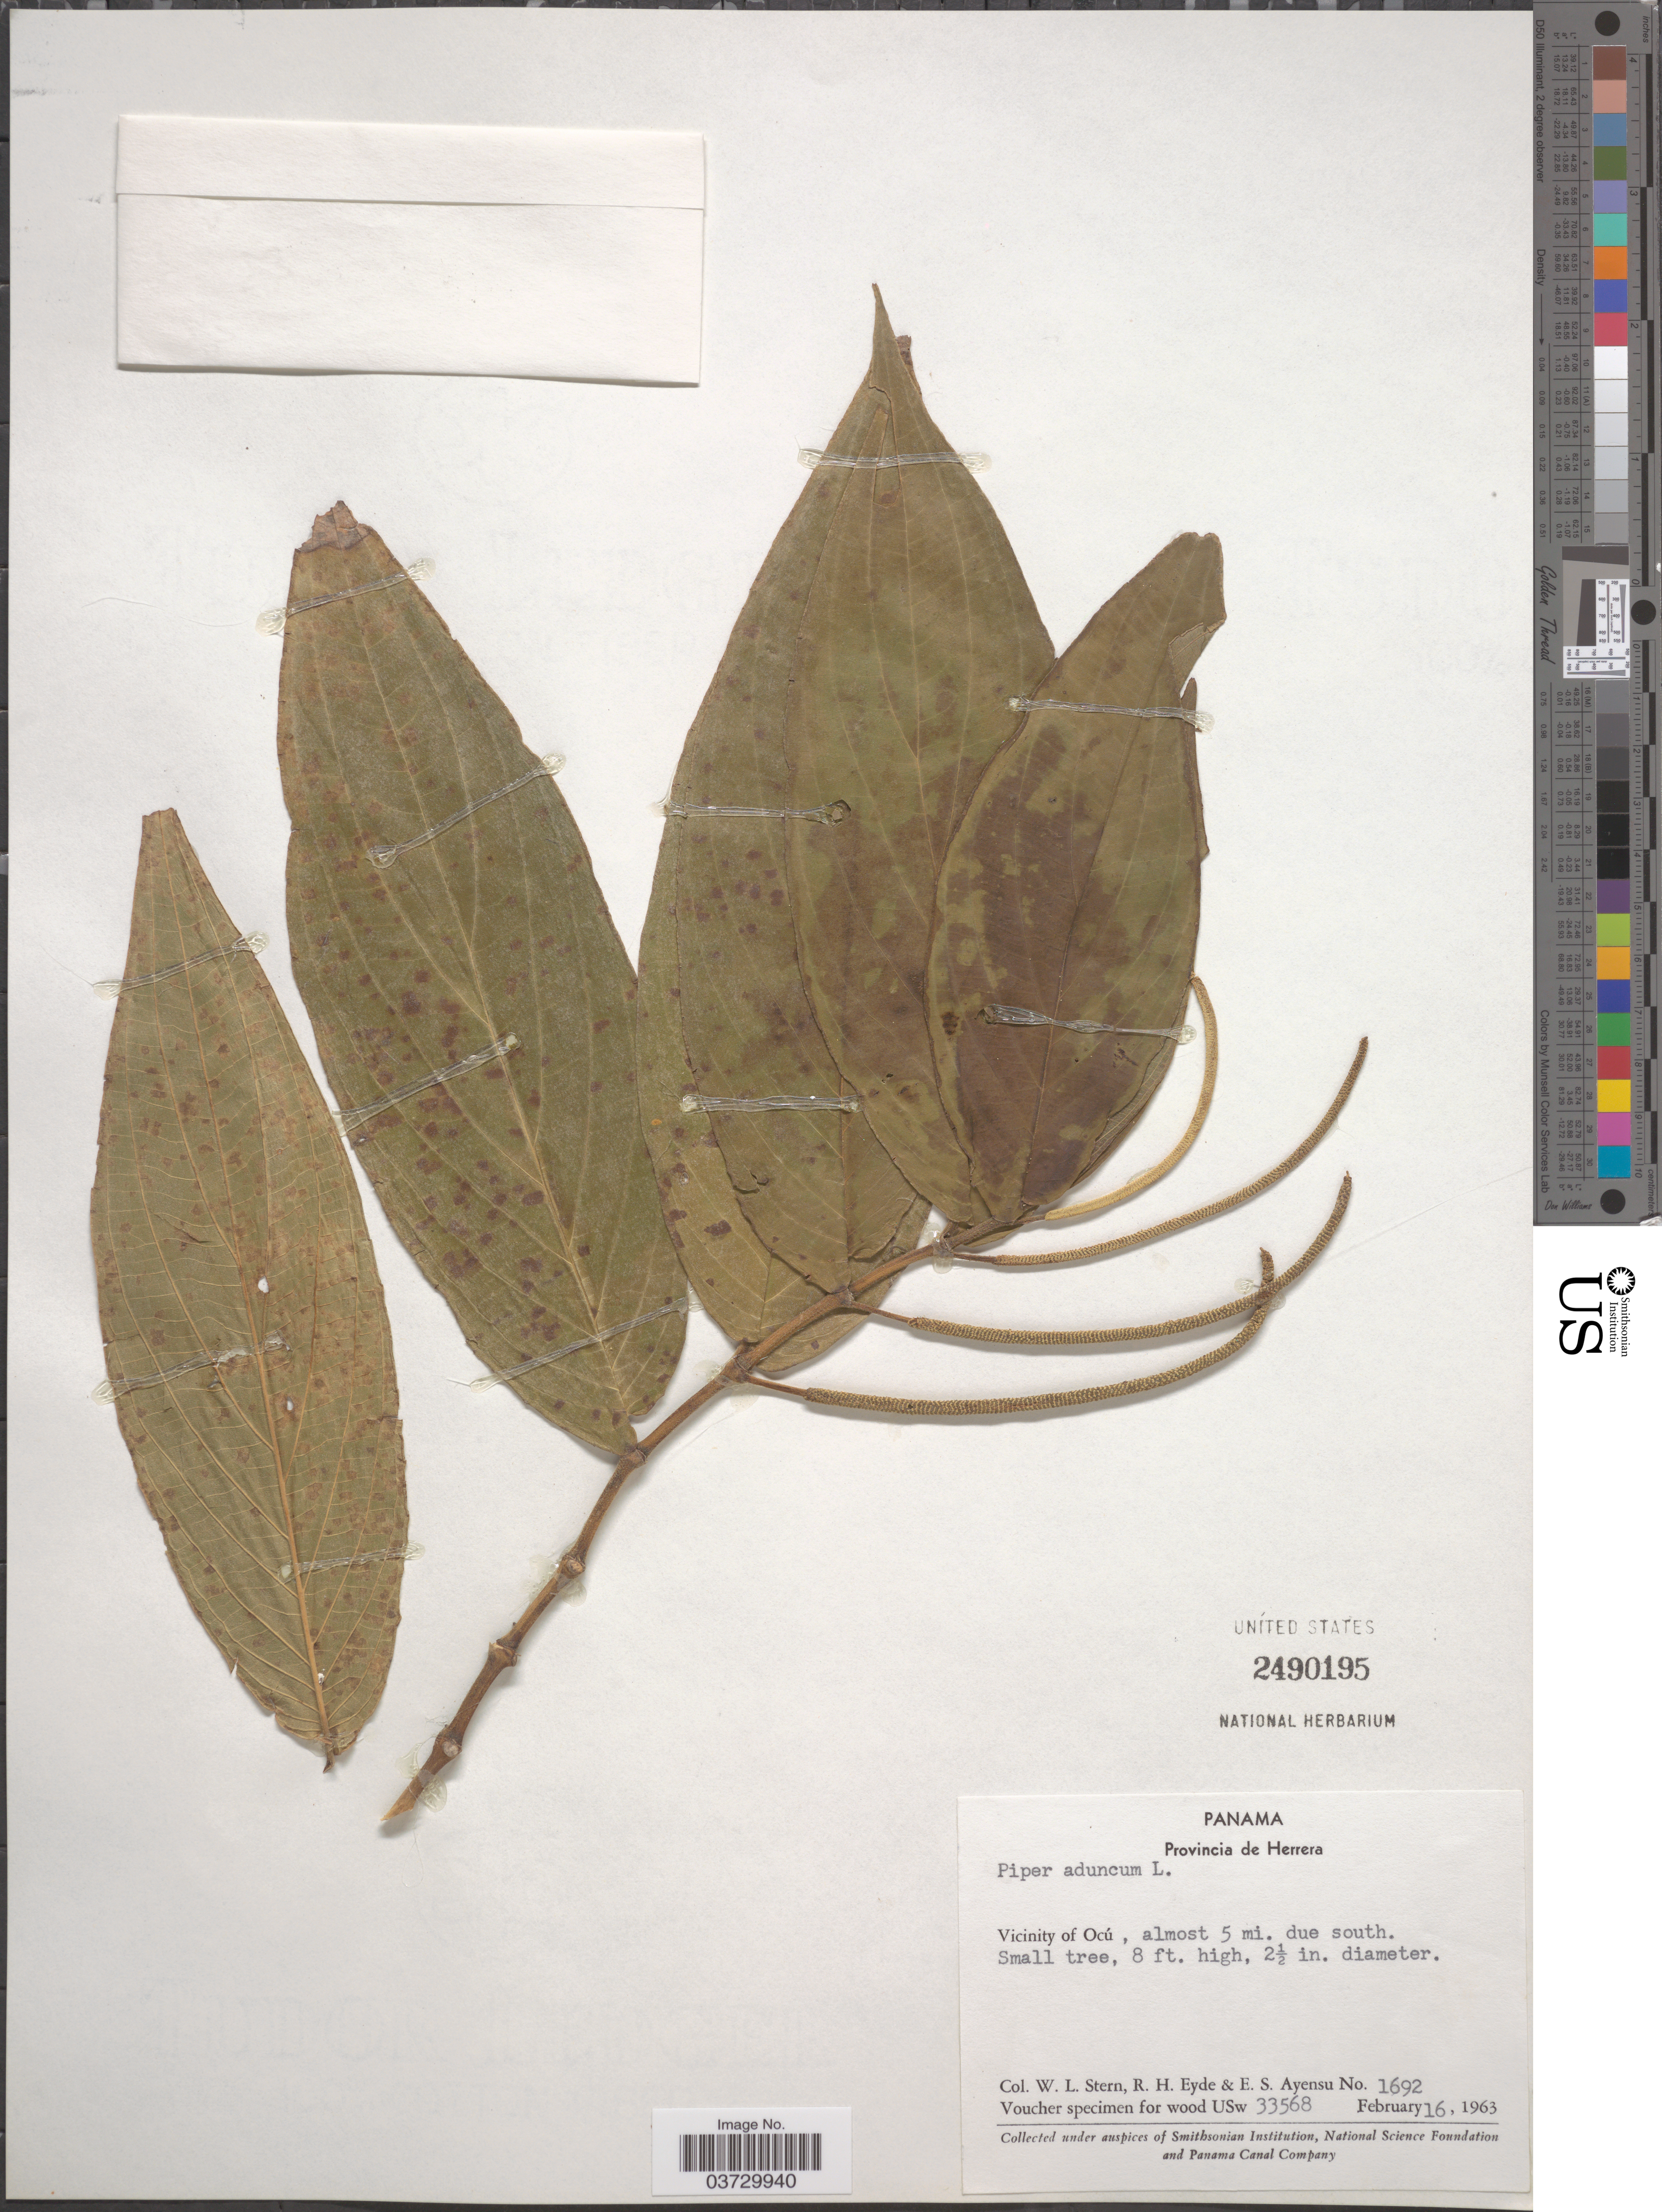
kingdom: Plantae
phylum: Tracheophyta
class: Magnoliopsida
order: Piperales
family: Piperaceae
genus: Piper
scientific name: Piper aduncum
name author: L.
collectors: W. L. Stern, R. H. Eyde & E. S. Ayensu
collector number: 1692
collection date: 1963-02-16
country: Panama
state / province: Herrera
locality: Vicinity of Ocú, almost 5 mi. due south.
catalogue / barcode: US 2490195